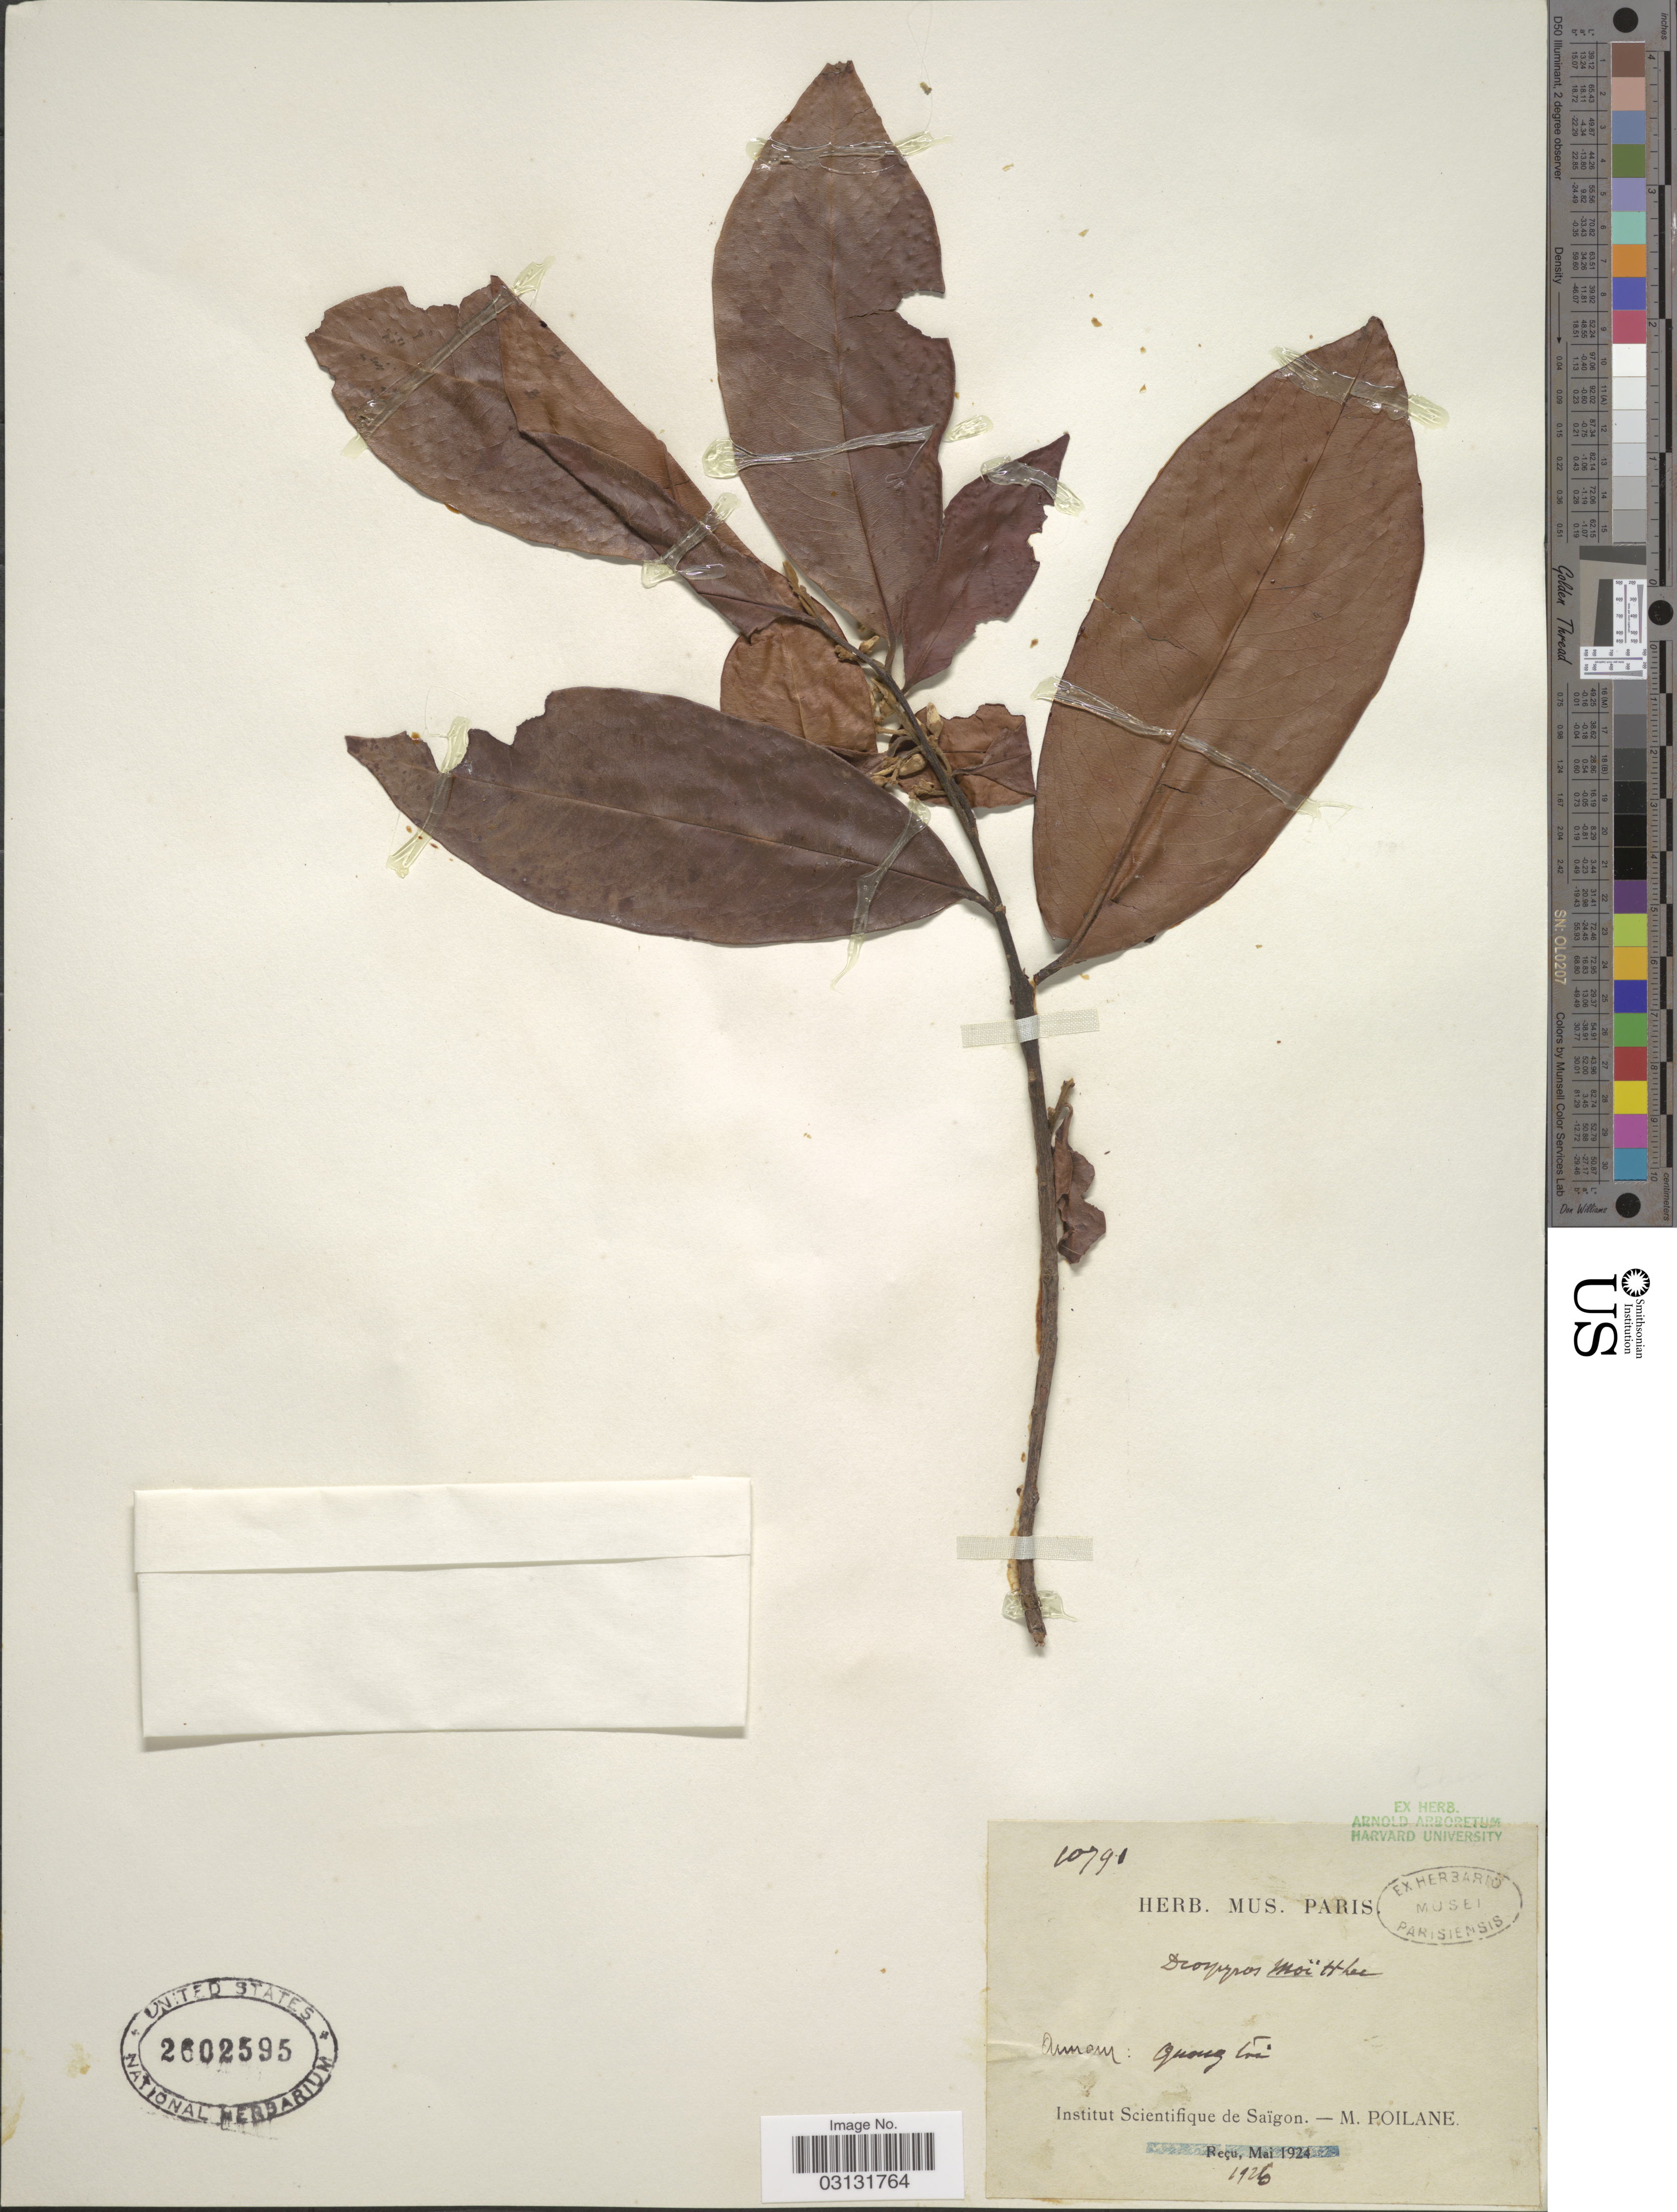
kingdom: Plantae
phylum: Tracheophyta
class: Magnoliopsida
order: Ericales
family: Ebenaceae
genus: Diospyros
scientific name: Diospyros frutescens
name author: Blume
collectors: M. Poilane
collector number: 10791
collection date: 1926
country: Vietnam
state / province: Quang Tri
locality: Annam: Quang Tri.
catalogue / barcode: US 2602595